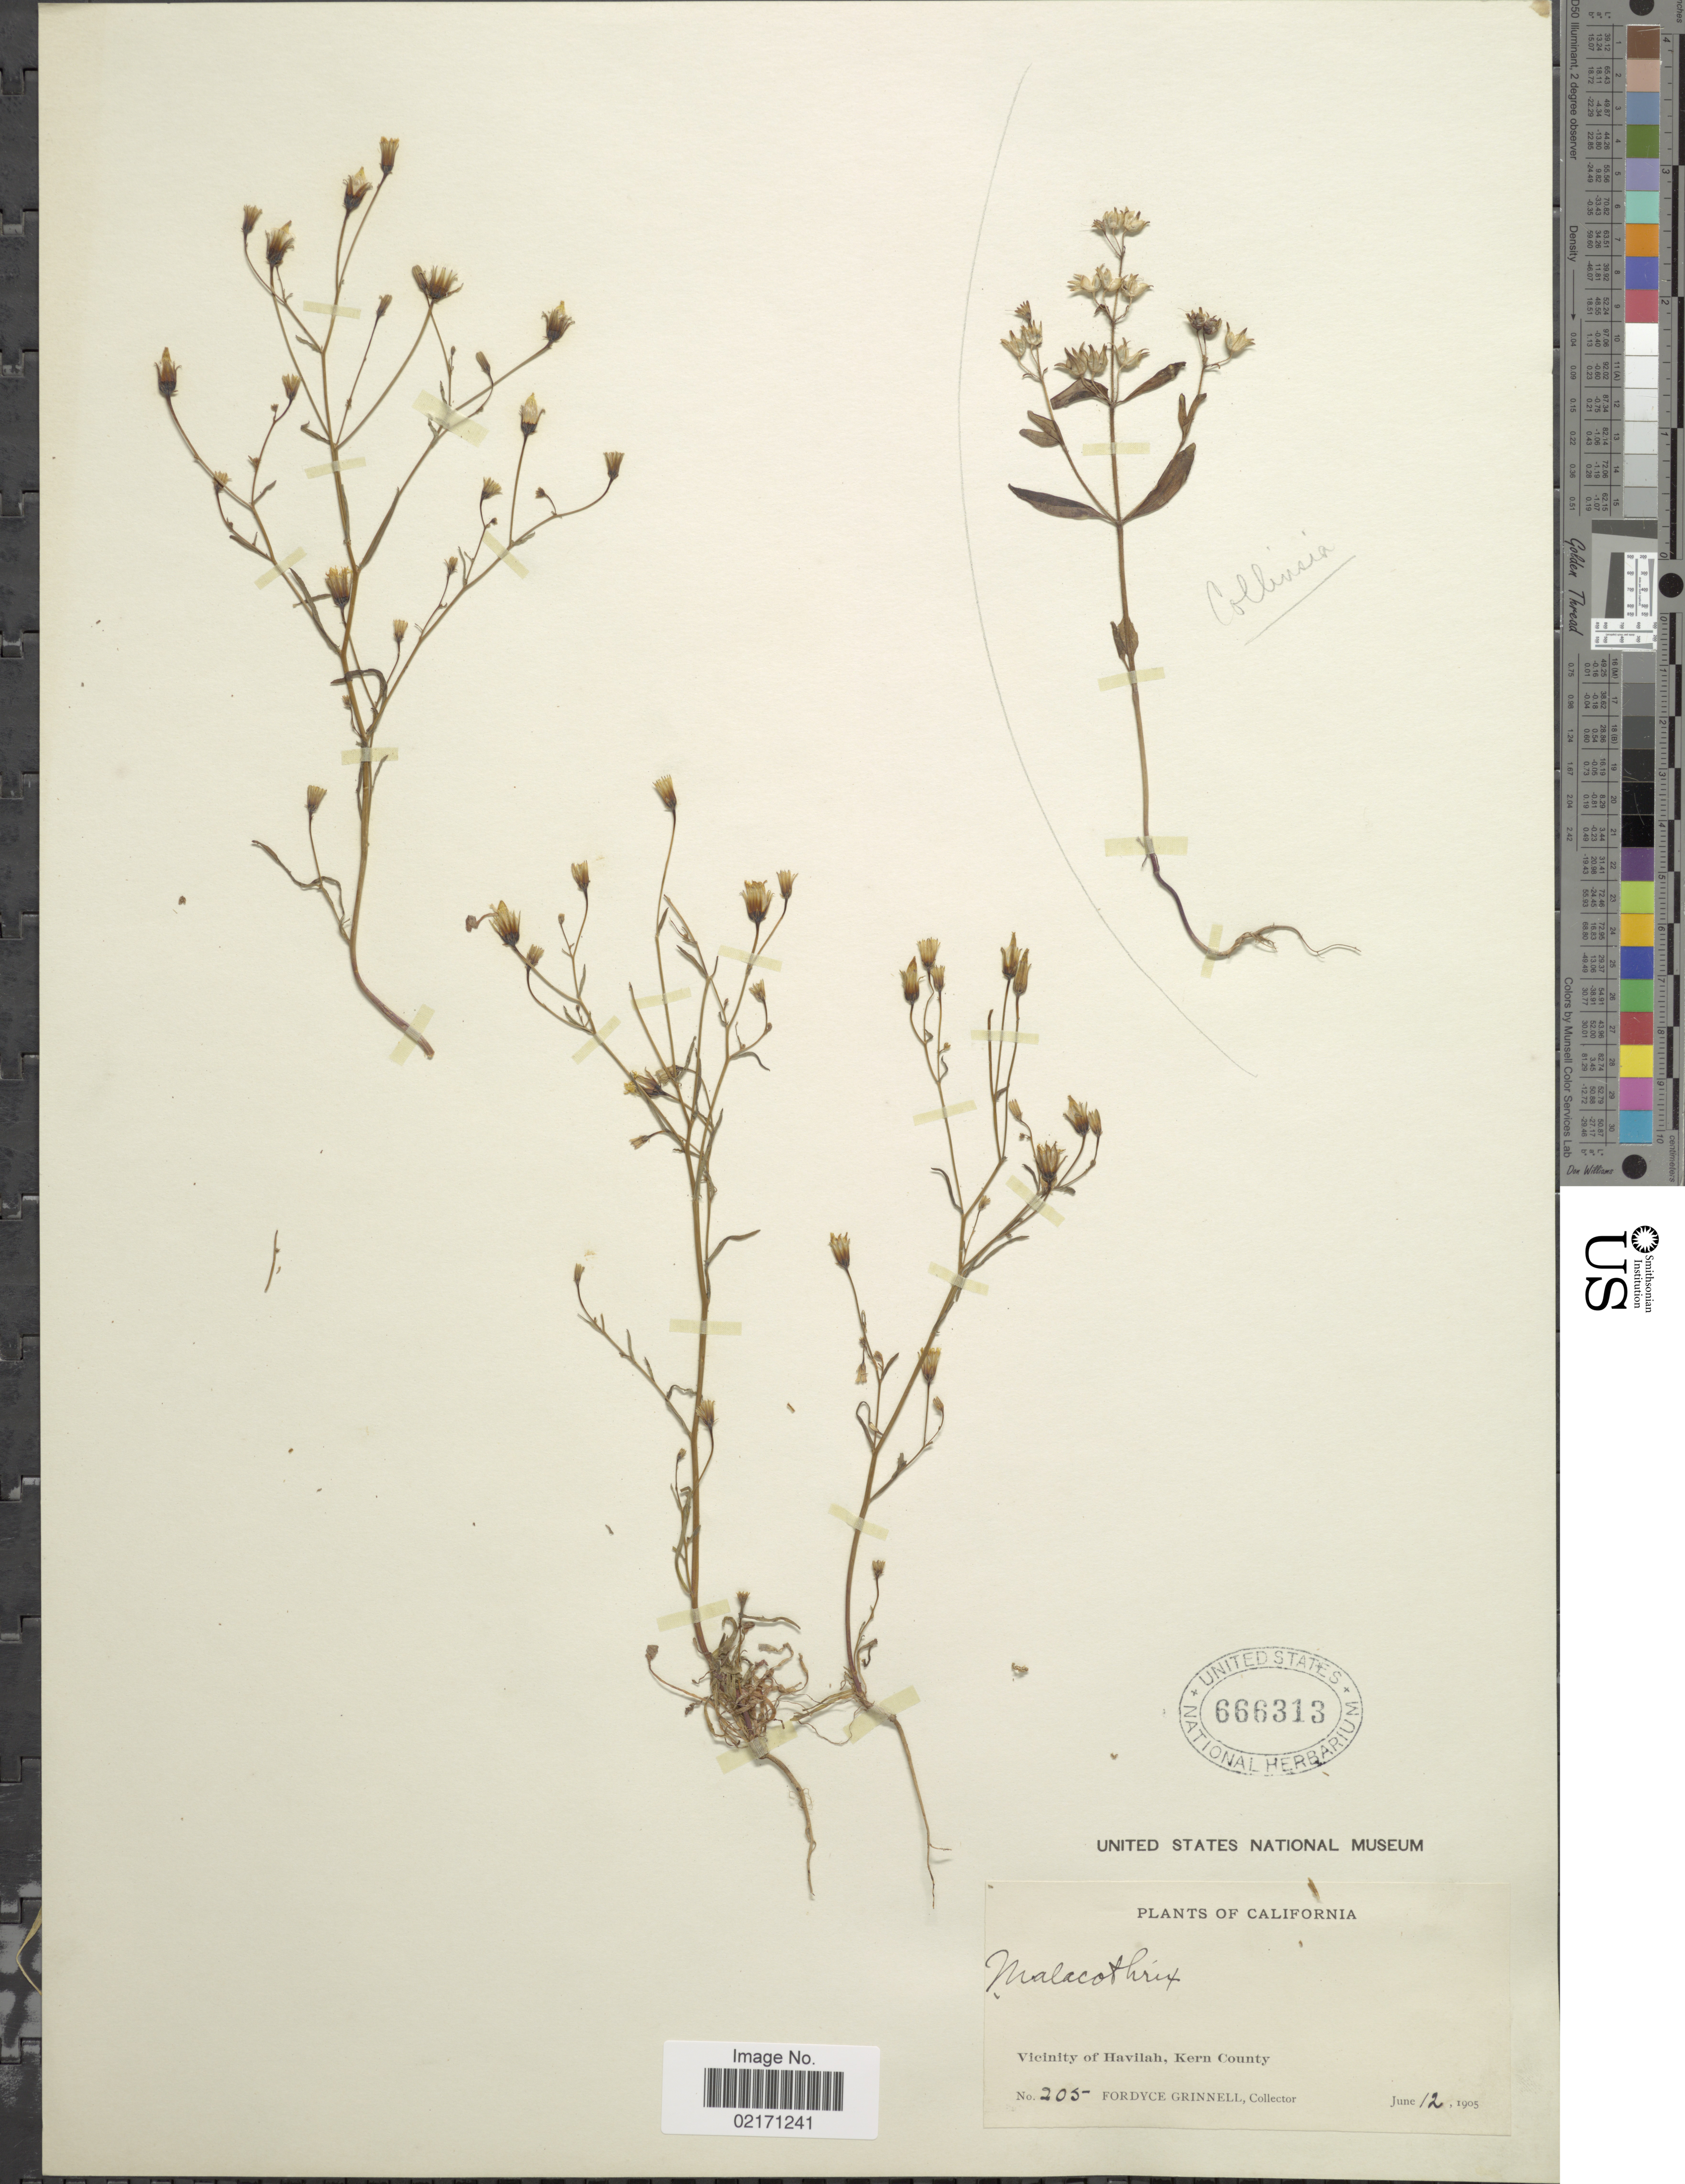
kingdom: Plantae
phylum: Tracheophyta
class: Magnoliopsida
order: Asterales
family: Asteraceae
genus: Malacothrix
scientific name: Malacothrix sp.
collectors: F. Grinnell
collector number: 205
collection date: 1905-06-12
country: United States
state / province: California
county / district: Kern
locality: Vicinity of Havilah, Kern County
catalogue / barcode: US 666313